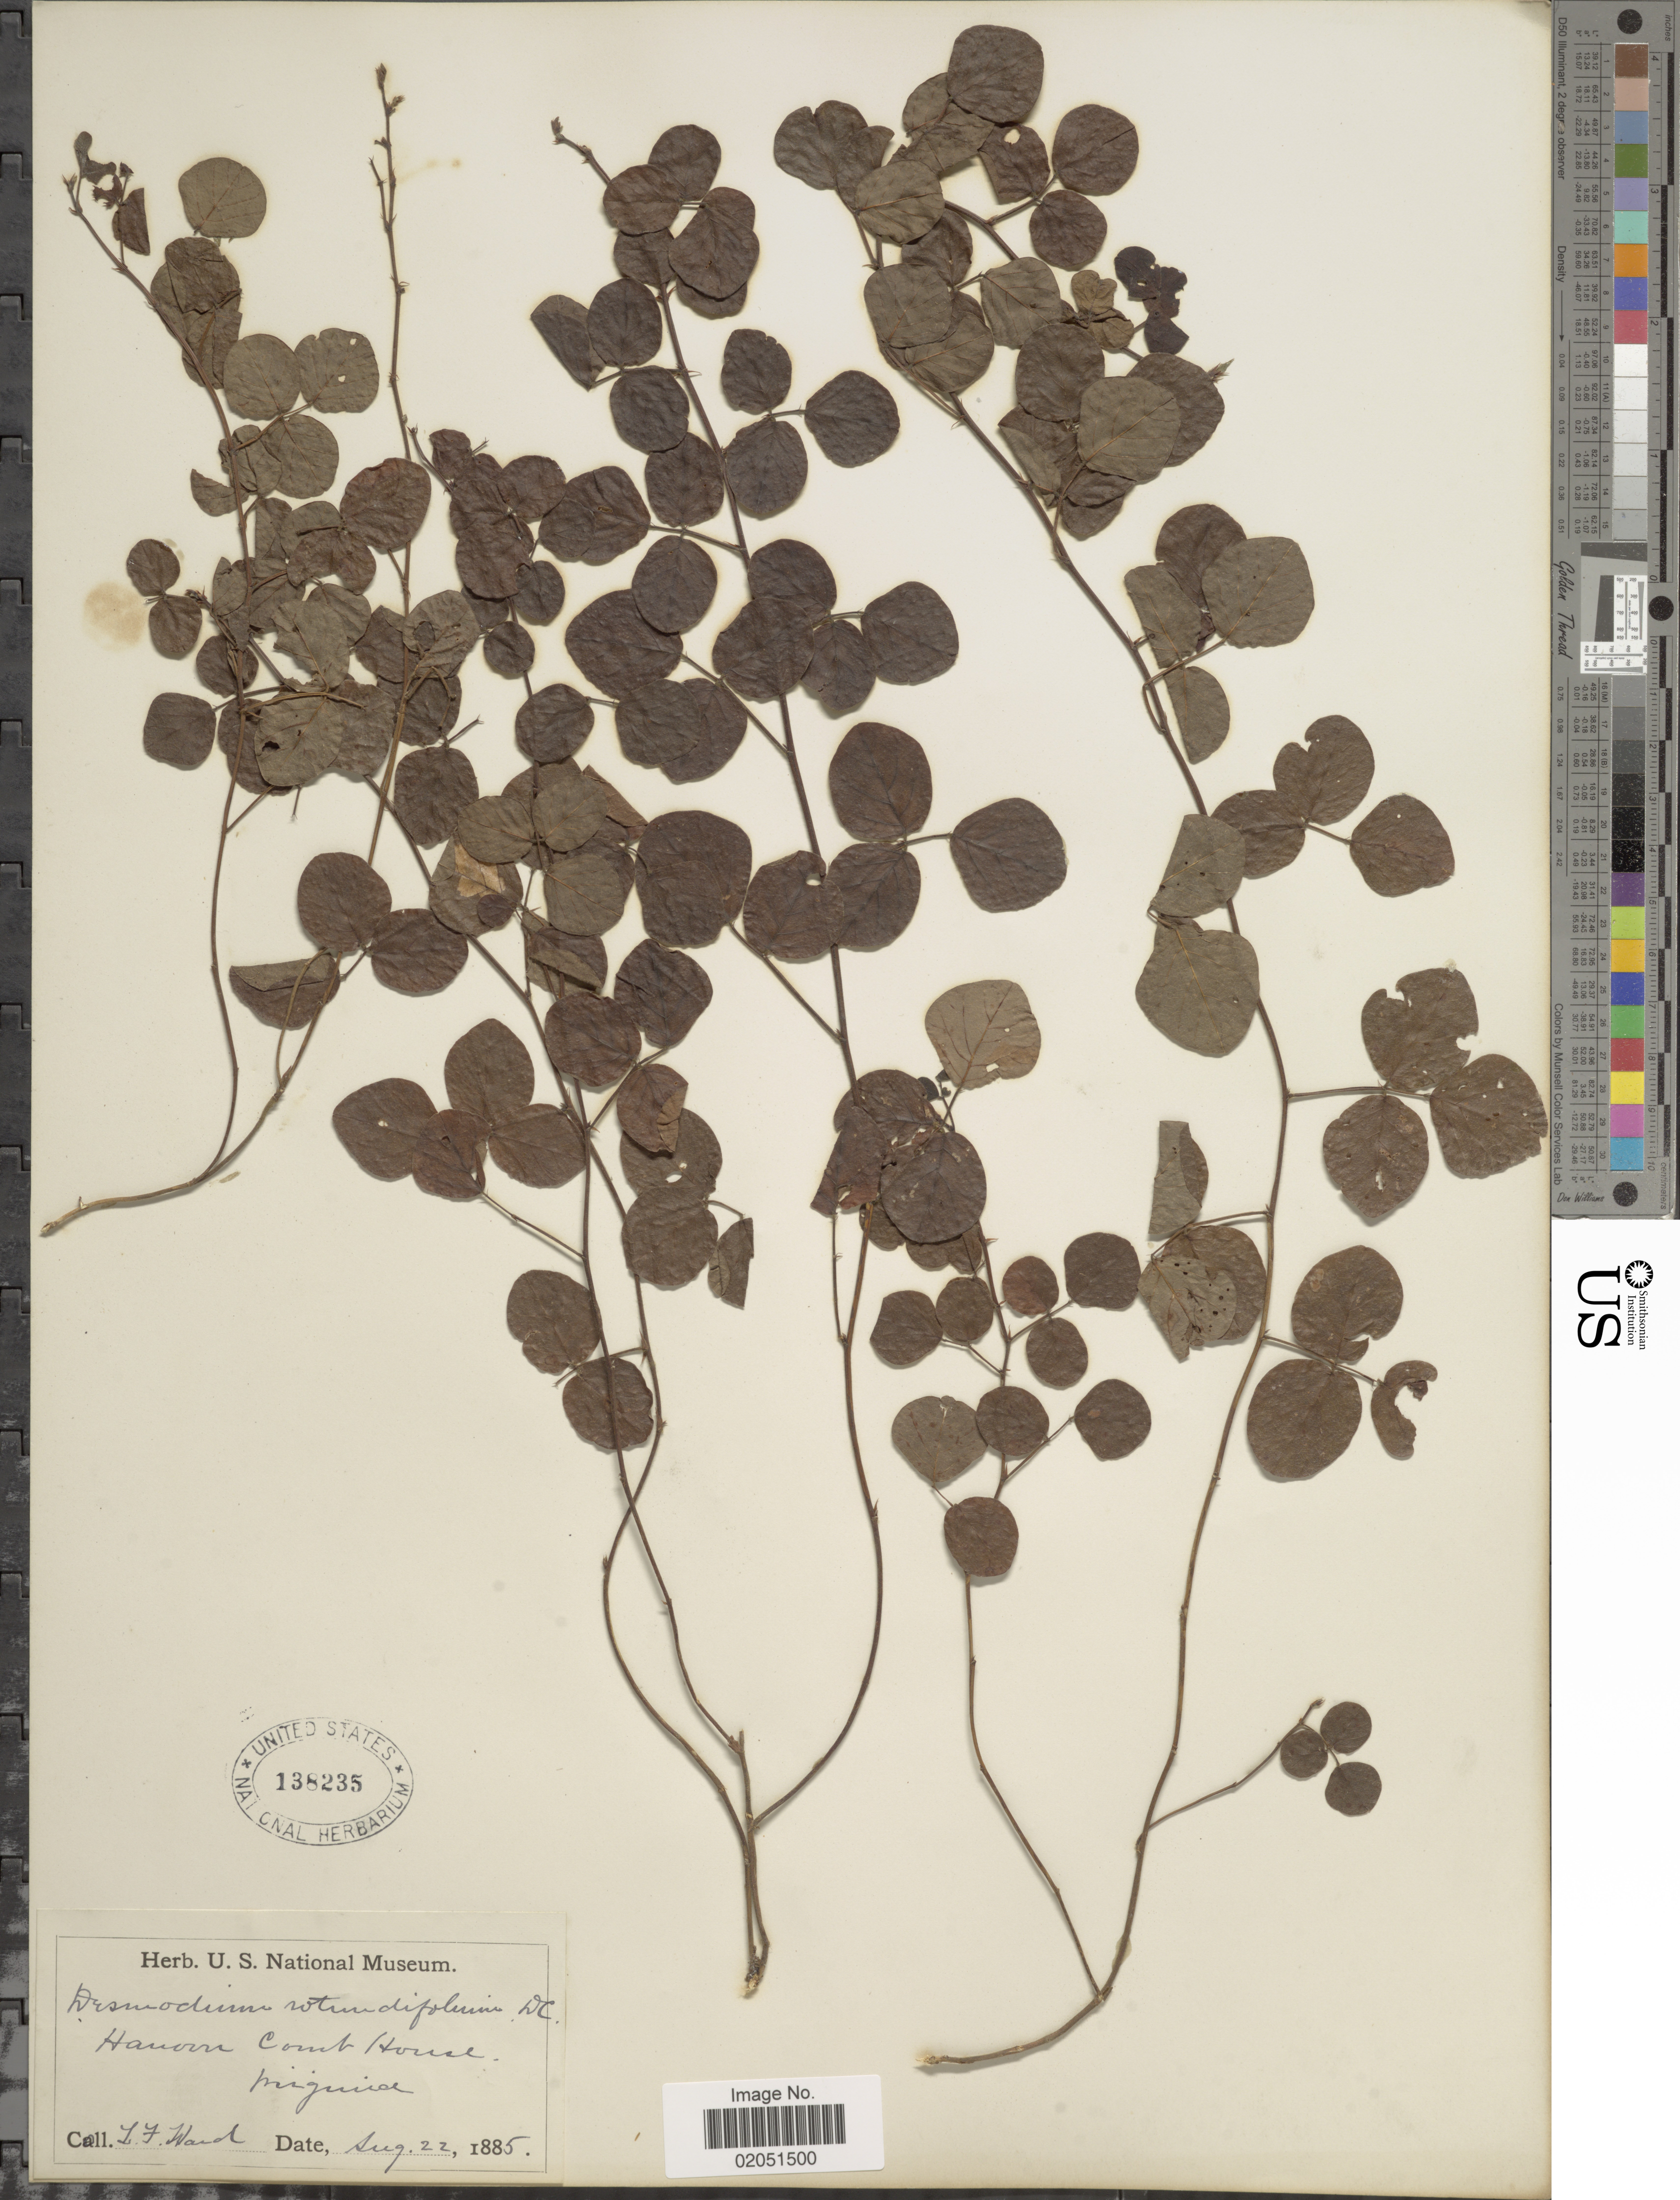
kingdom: Plantae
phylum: Tracheophyta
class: Magnoliopsida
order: Fabales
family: Fabaceae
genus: Desmodium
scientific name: Desmodium rotundifolium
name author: DC.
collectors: L. Ward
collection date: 1885-08-22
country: United States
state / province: Virginia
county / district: Hanover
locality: Hanover Court House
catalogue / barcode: US 138235